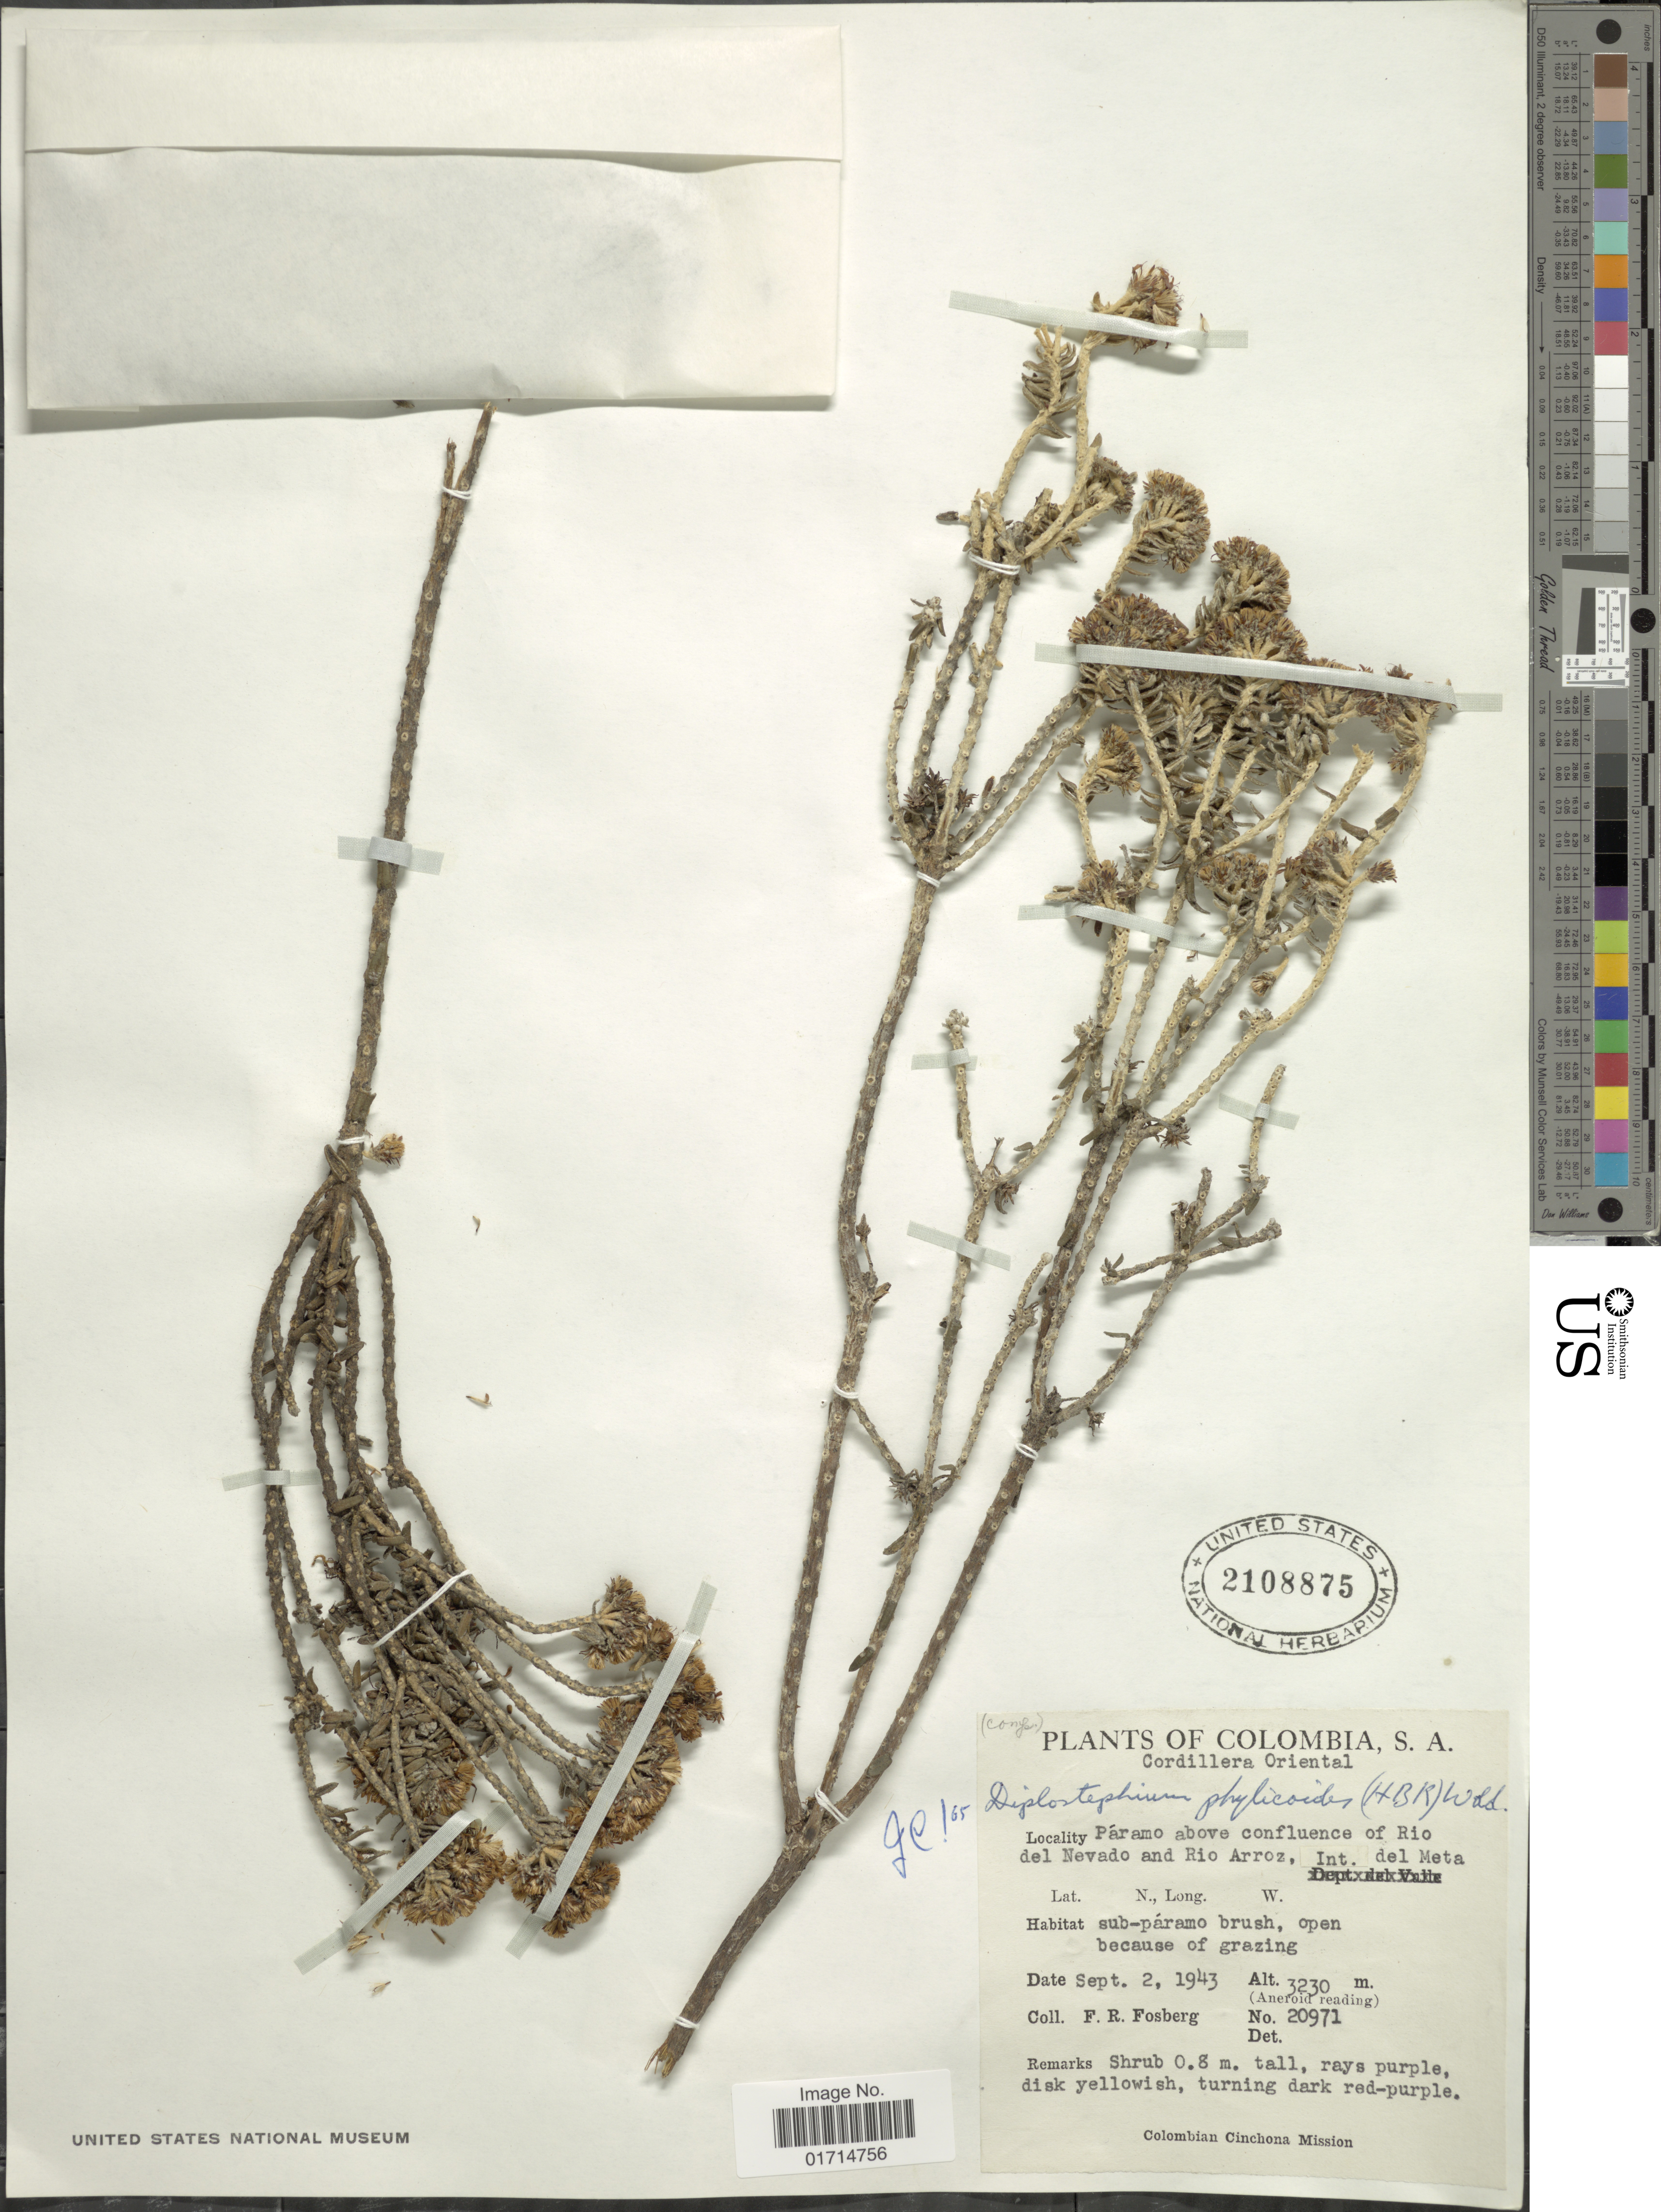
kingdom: Plantae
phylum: Tracheophyta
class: Magnoliopsida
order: Asterales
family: Asteraceae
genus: Diplostephium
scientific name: Diplostephium phylicoides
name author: (Kunth) Wedd.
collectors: F. R. Fosberg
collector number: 20971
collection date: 1943-09-02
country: Colombia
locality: Paramo above confluence of Rio del Nevado and Rio Arroz, Int. del Meta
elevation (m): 3230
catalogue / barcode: US 2108875